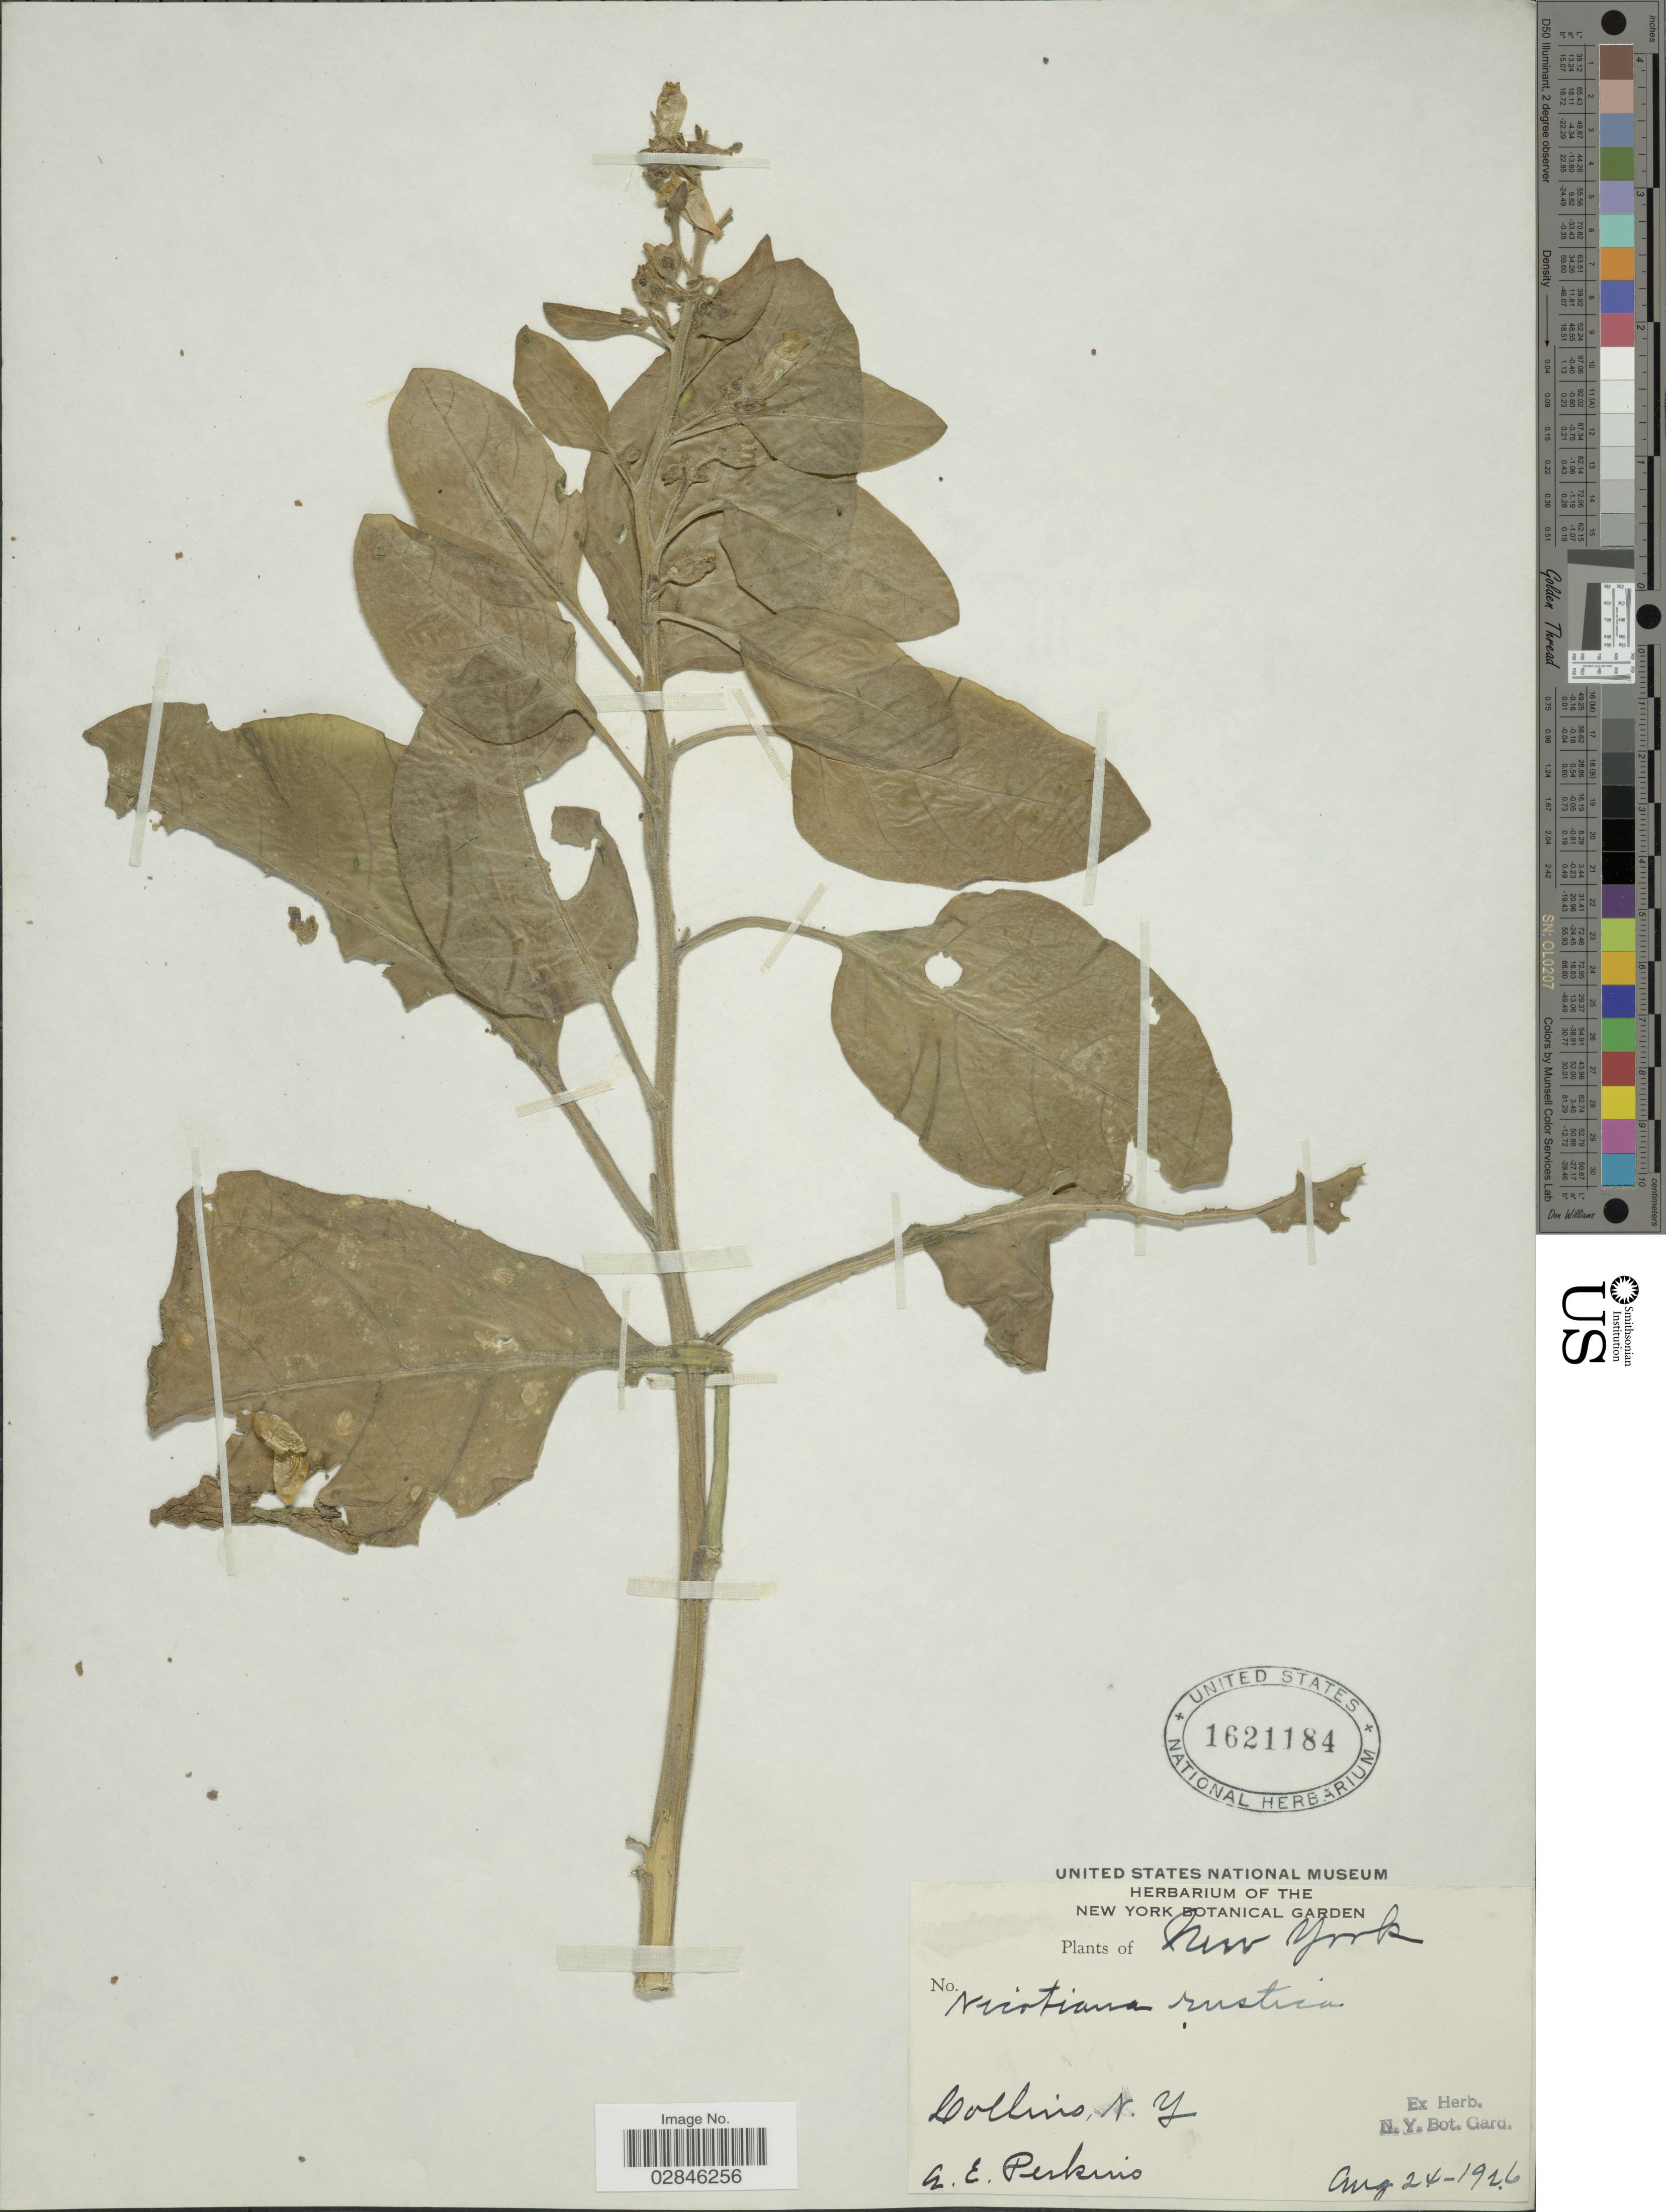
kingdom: Plantae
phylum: Tracheophyta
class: Magnoliopsida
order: Solanales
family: Solanaceae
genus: Nicotiana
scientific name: Nicotiana rustica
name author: L.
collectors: A. E. Perkins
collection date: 1926-08-24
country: United States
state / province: New York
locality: Collins, N. Y.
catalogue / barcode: US 1621184